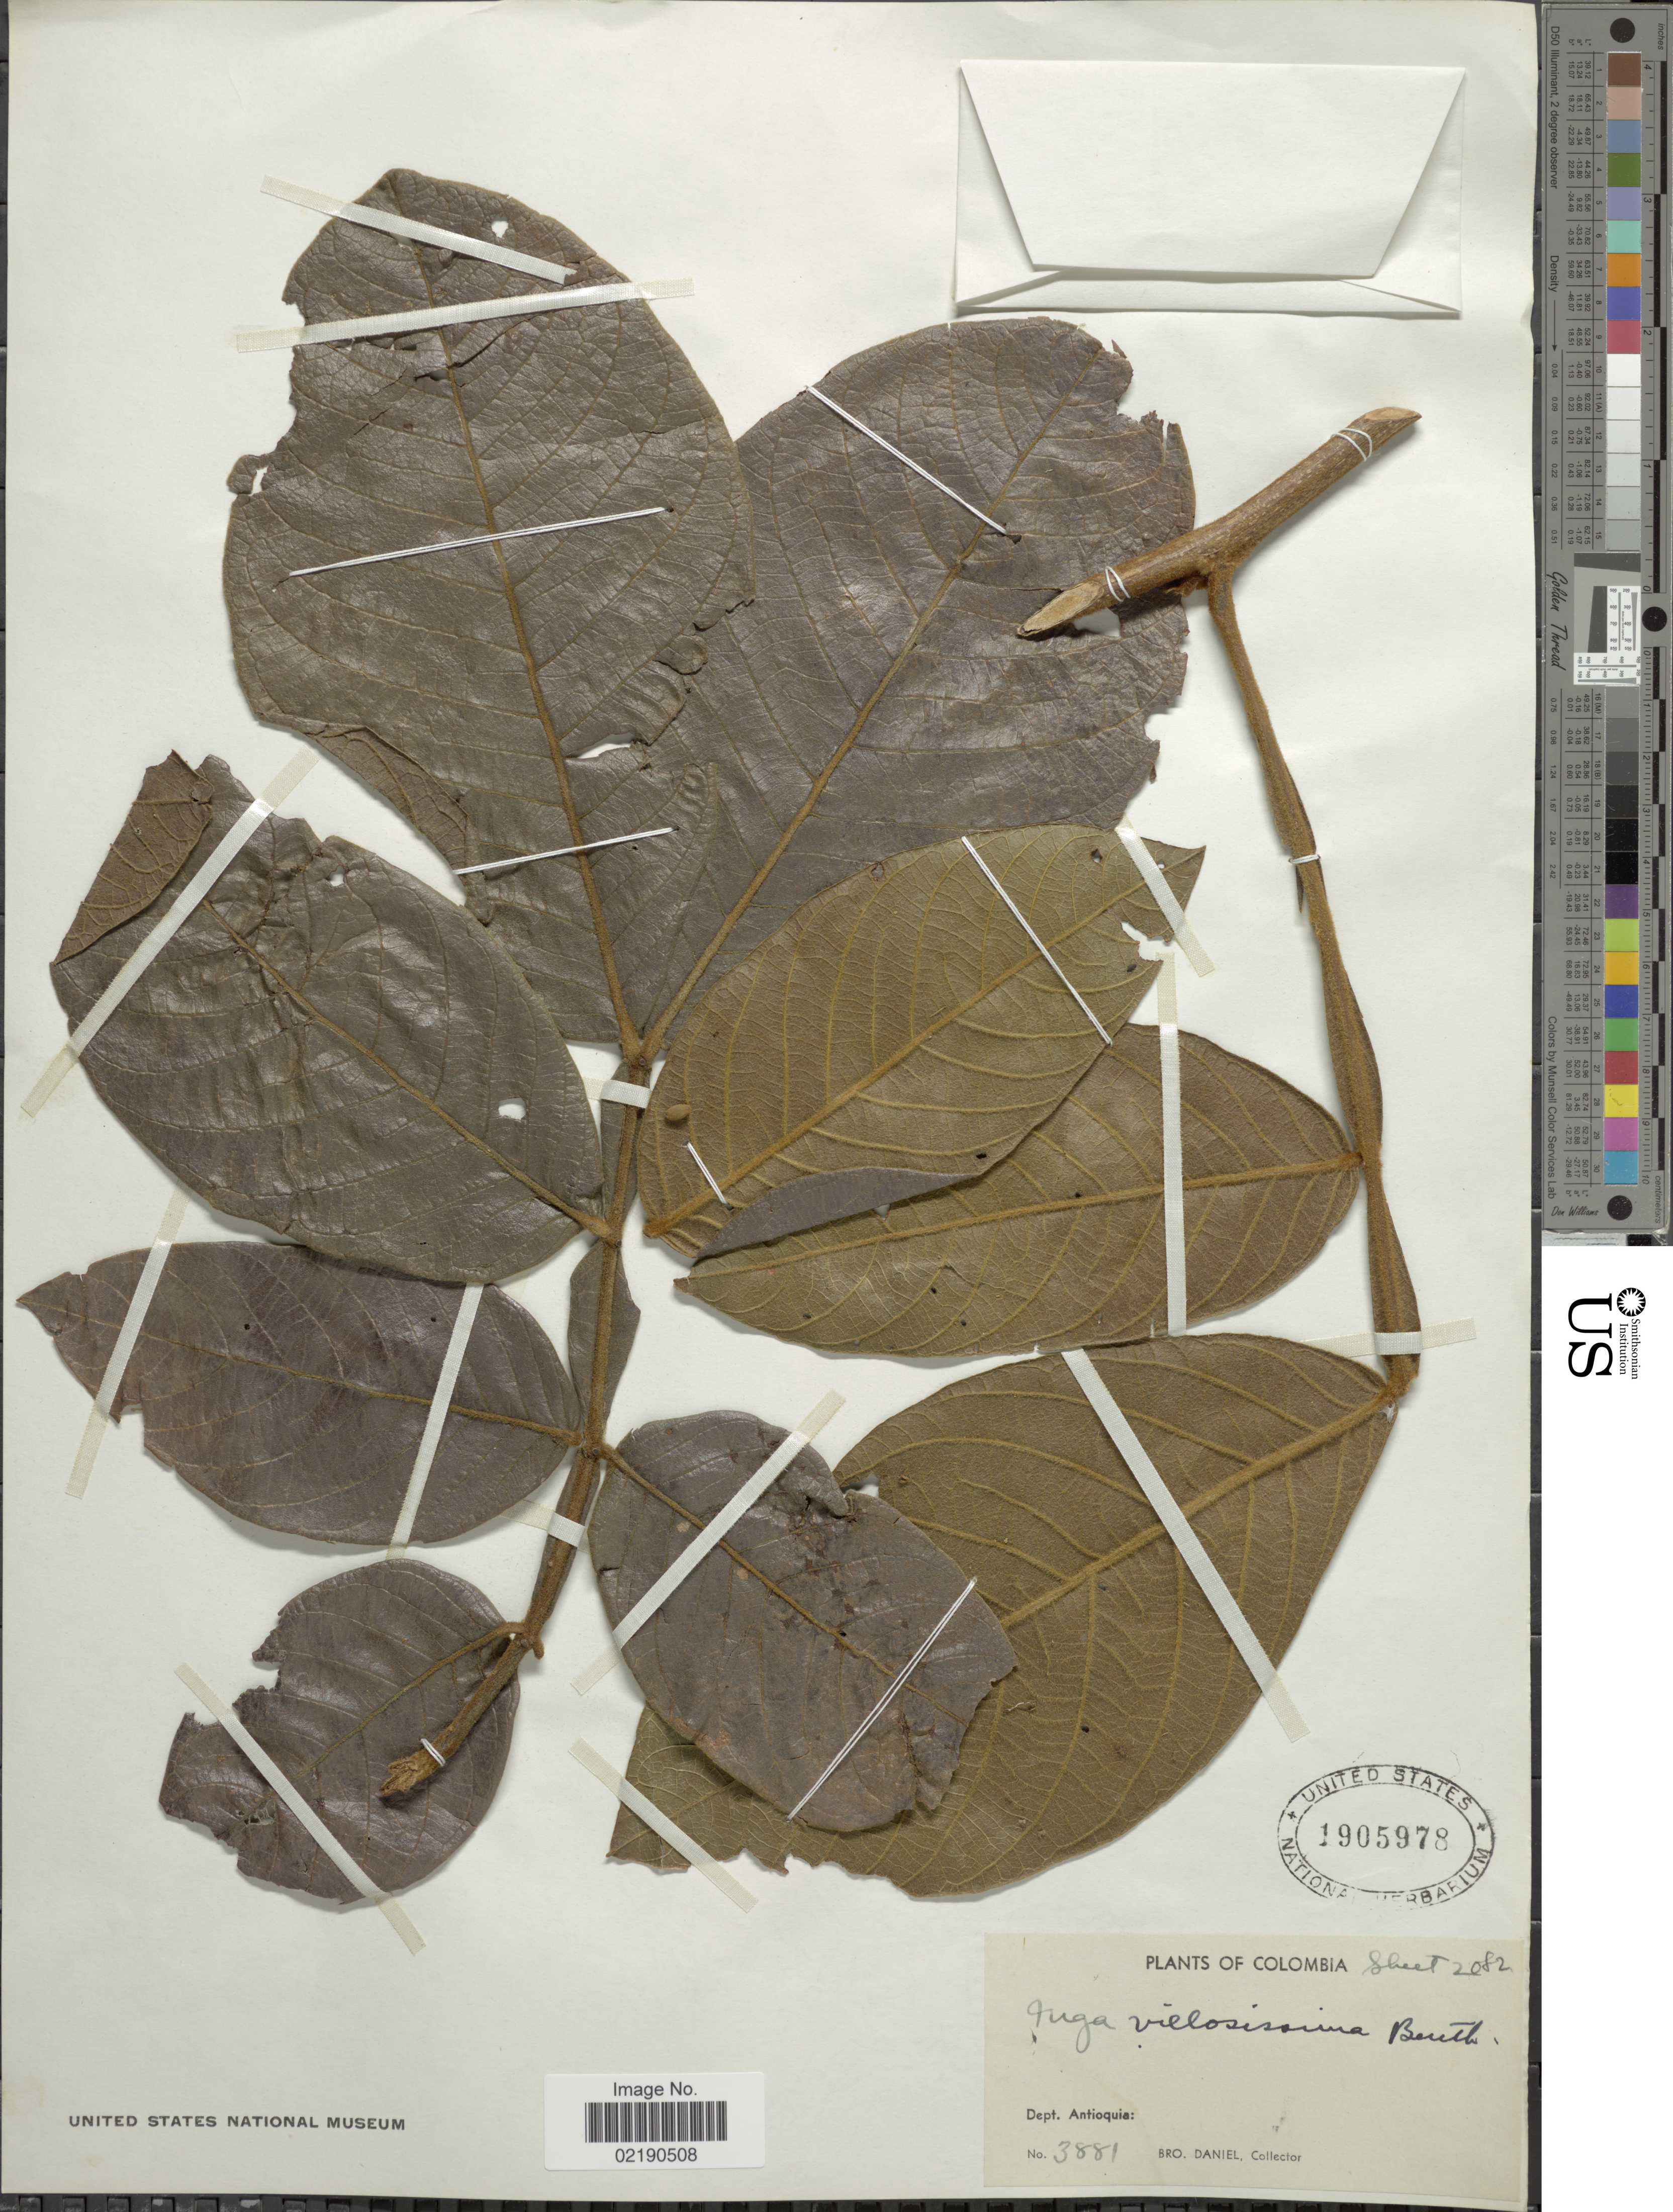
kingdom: Plantae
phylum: Tracheophyta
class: Magnoliopsida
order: Fabales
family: Fabaceae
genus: Inga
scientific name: Inga villosissima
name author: Benth.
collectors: Bro. Daniel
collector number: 3881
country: Colombia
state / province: Antioquia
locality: Dept. Antioquia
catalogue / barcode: US 1905978